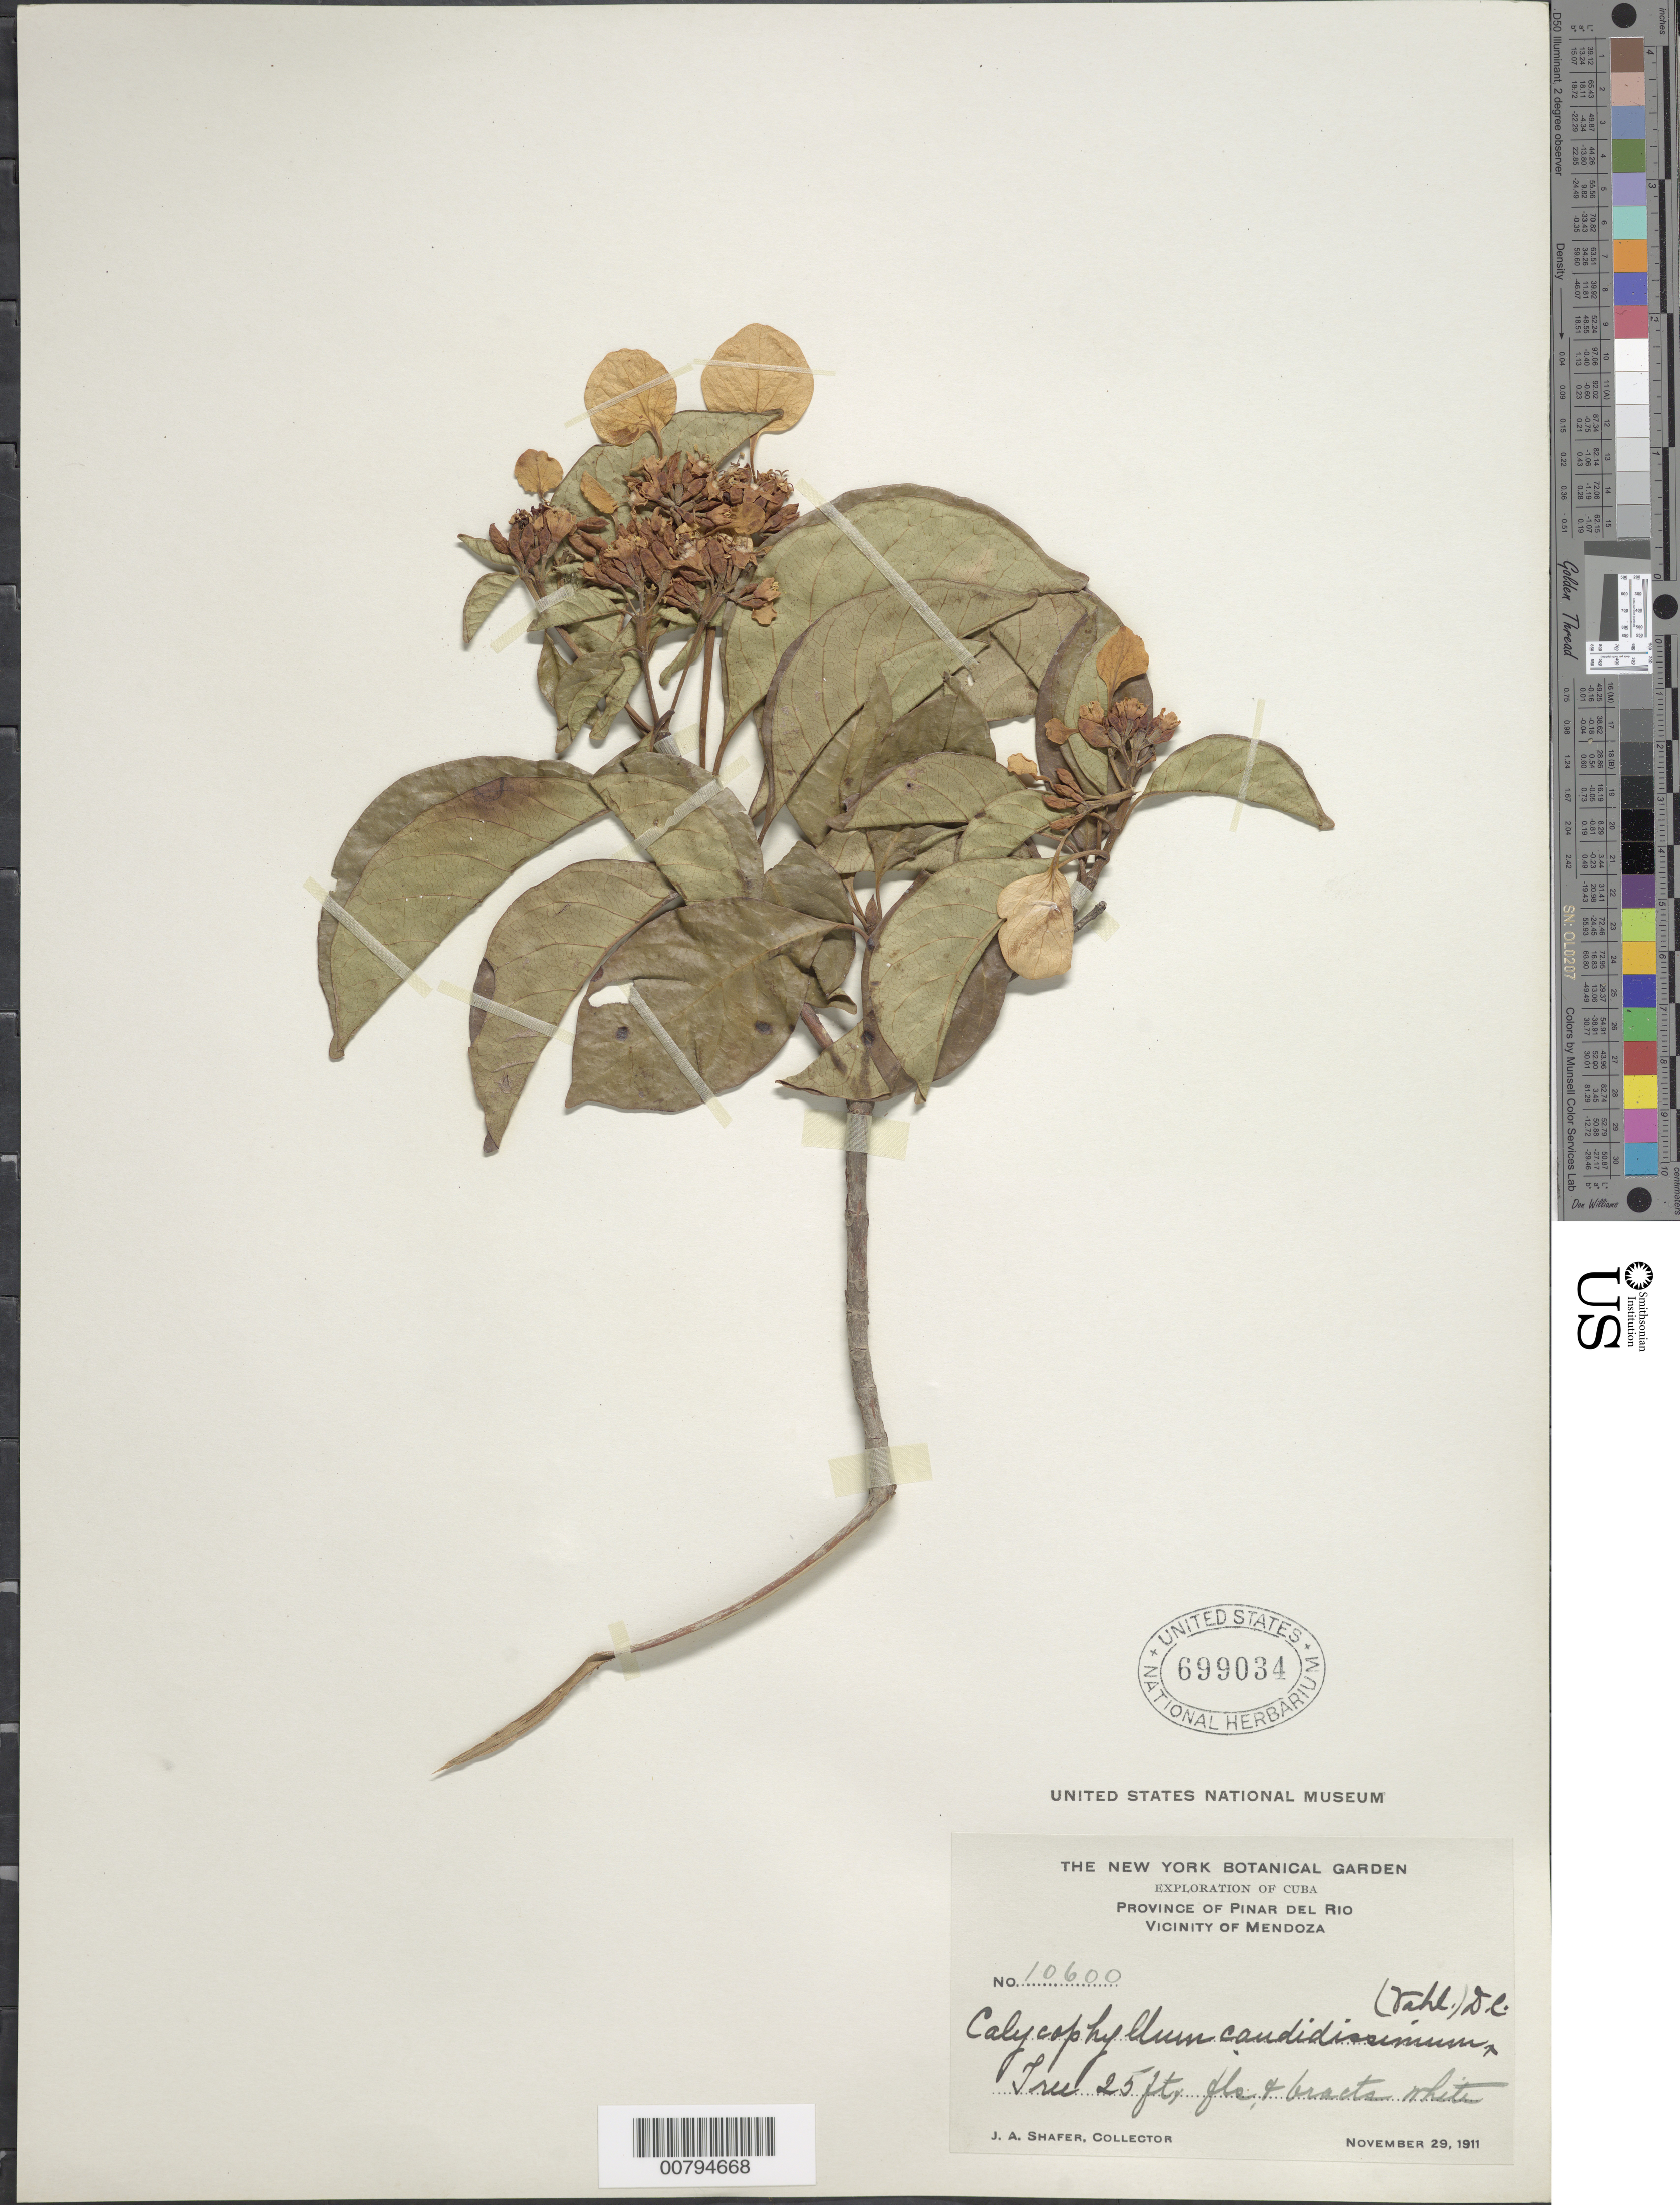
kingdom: Plantae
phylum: Tracheophyta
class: Magnoliopsida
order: Gentianales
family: Rubiaceae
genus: Calycophyllum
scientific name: Calycophyllum candidissimum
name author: (Vahl) DC.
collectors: J. A. Shafer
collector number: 10600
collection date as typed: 29 Nov 1911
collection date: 1911-11-29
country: Cuba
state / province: Pinar del Río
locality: Vicinity of Del Rio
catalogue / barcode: US 699034